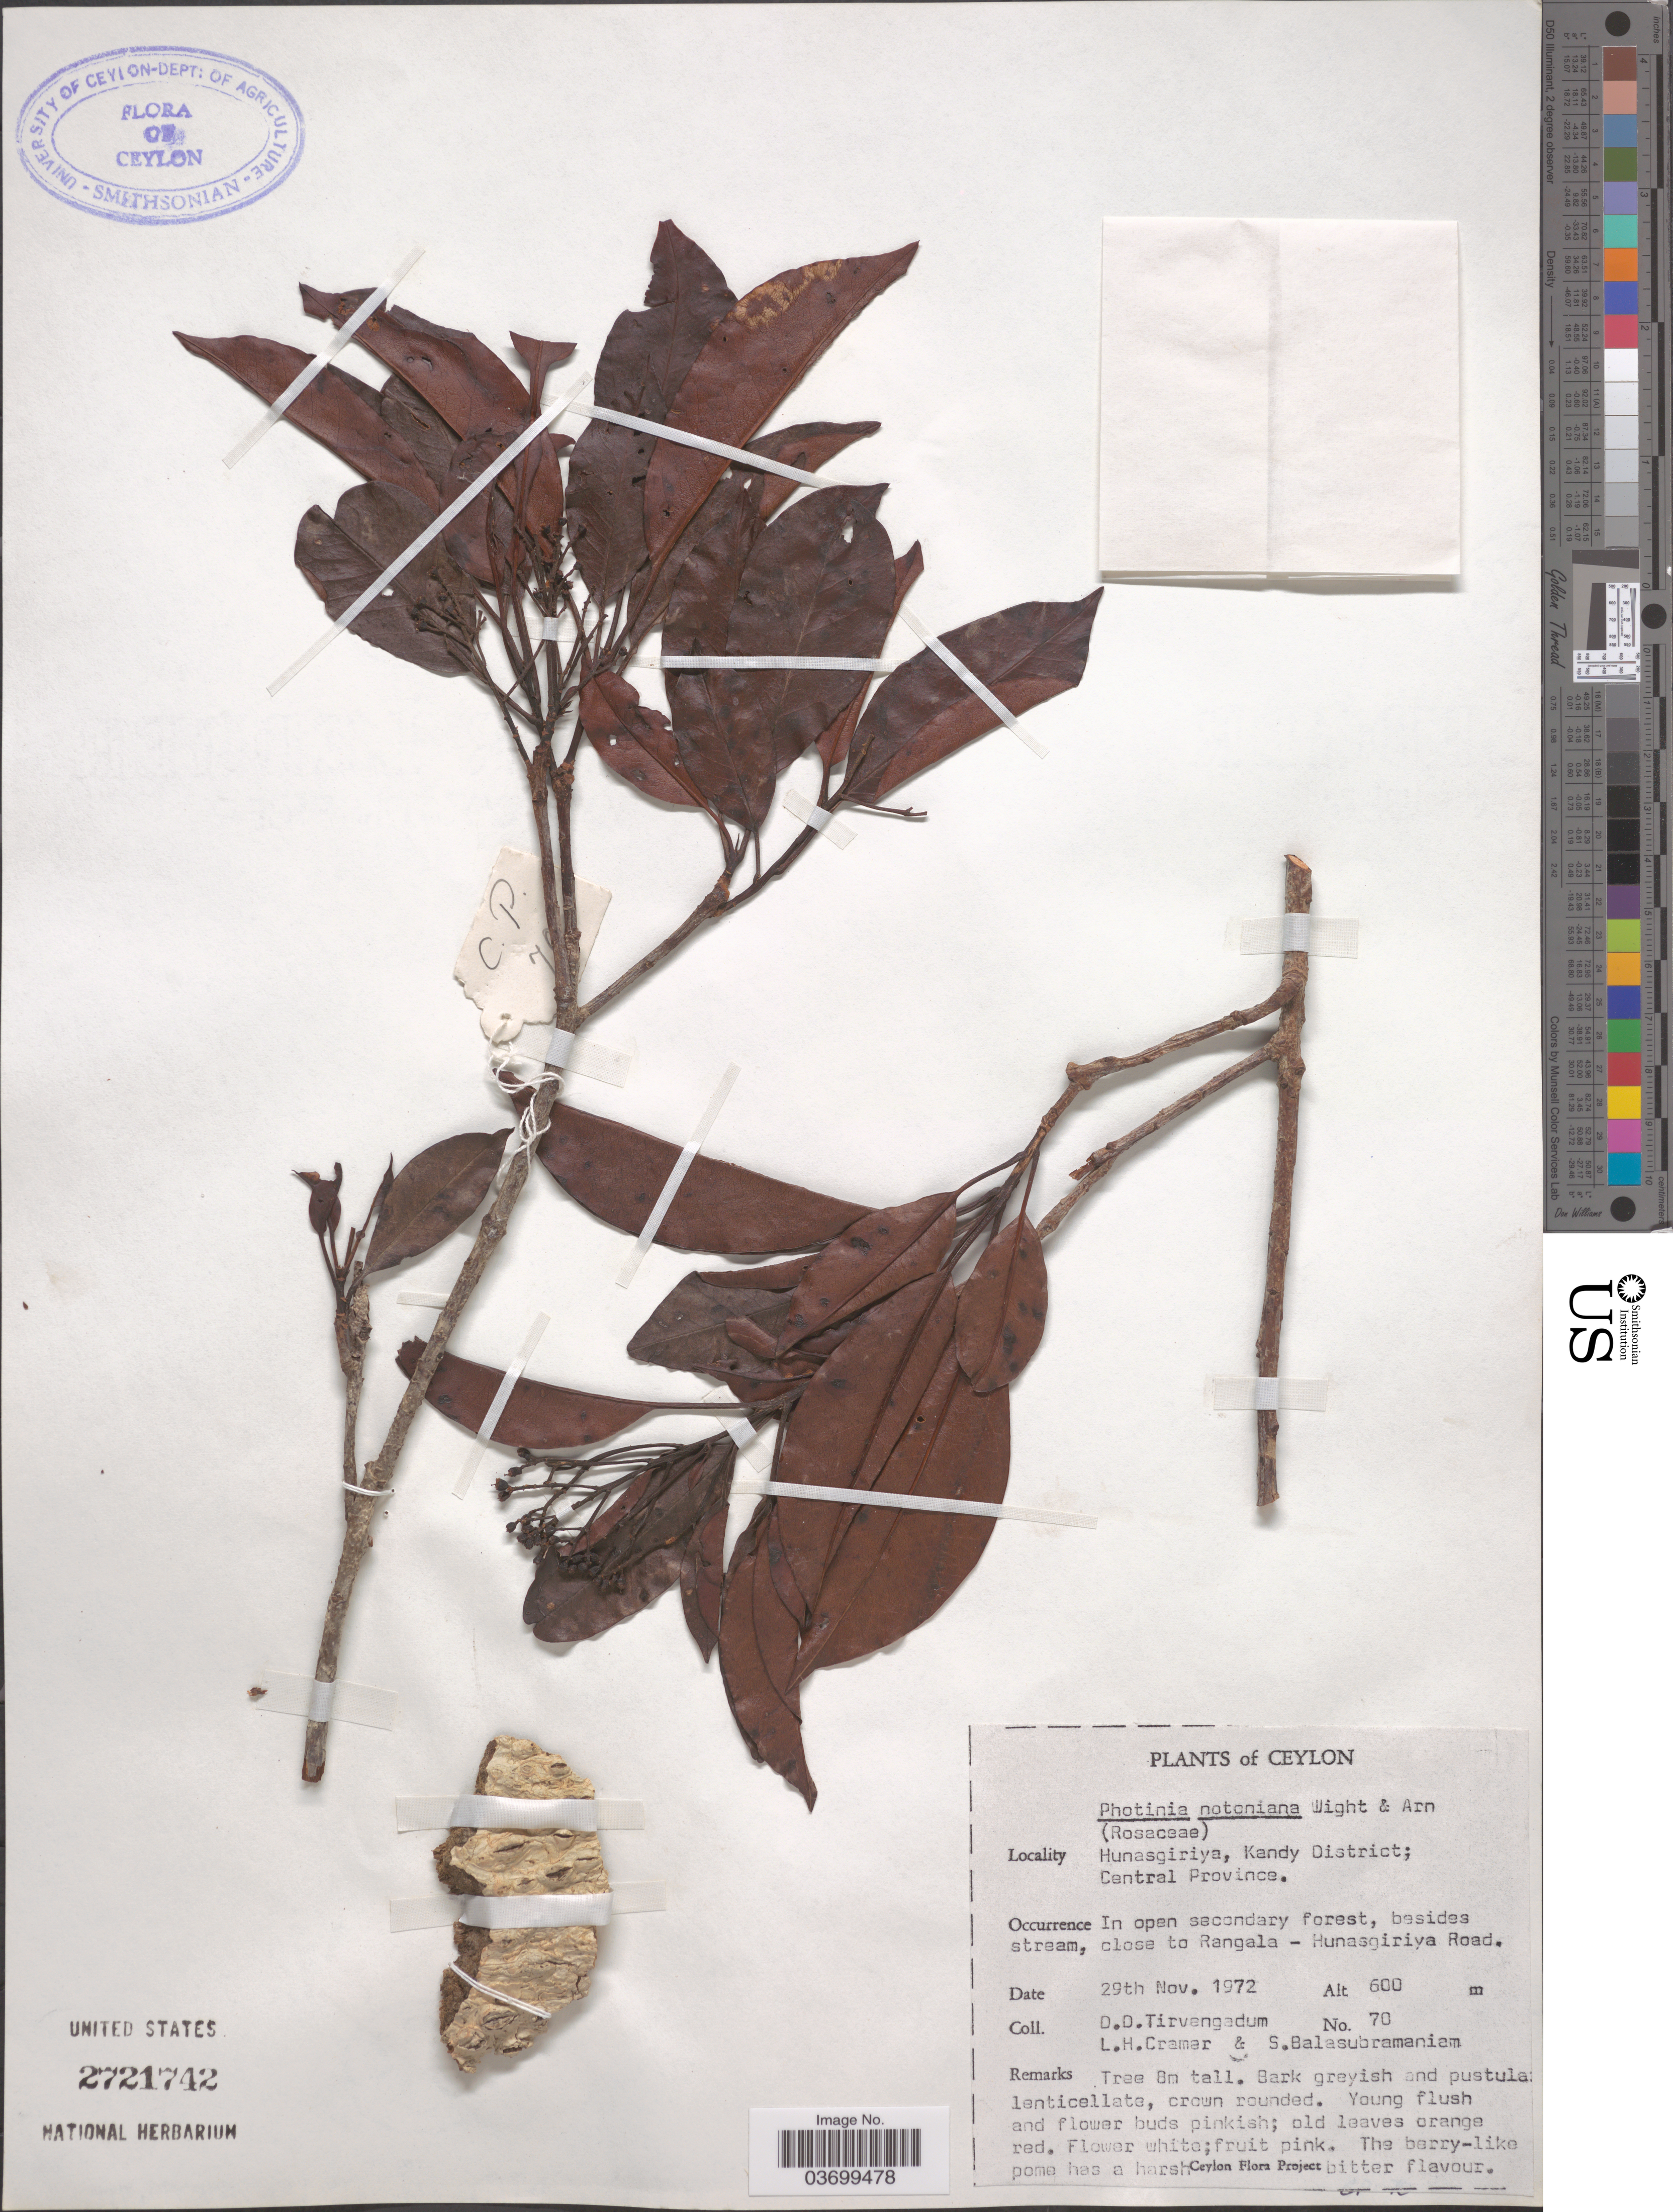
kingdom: Plantae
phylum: Tracheophyta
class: Magnoliopsida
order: Rosales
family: Rosaceae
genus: Photinia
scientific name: Photinia notoniana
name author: Wight & Arn.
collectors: D. Tirvengadum, L. H. Cramer & S. Balasubramaniam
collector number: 70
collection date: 1972-11-29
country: Sri Lanka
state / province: Central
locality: Ceylon. Hunasgiriya, Kandy District. Close to Rangala - Hunasgiriya Road.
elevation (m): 600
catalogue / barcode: US 2721742